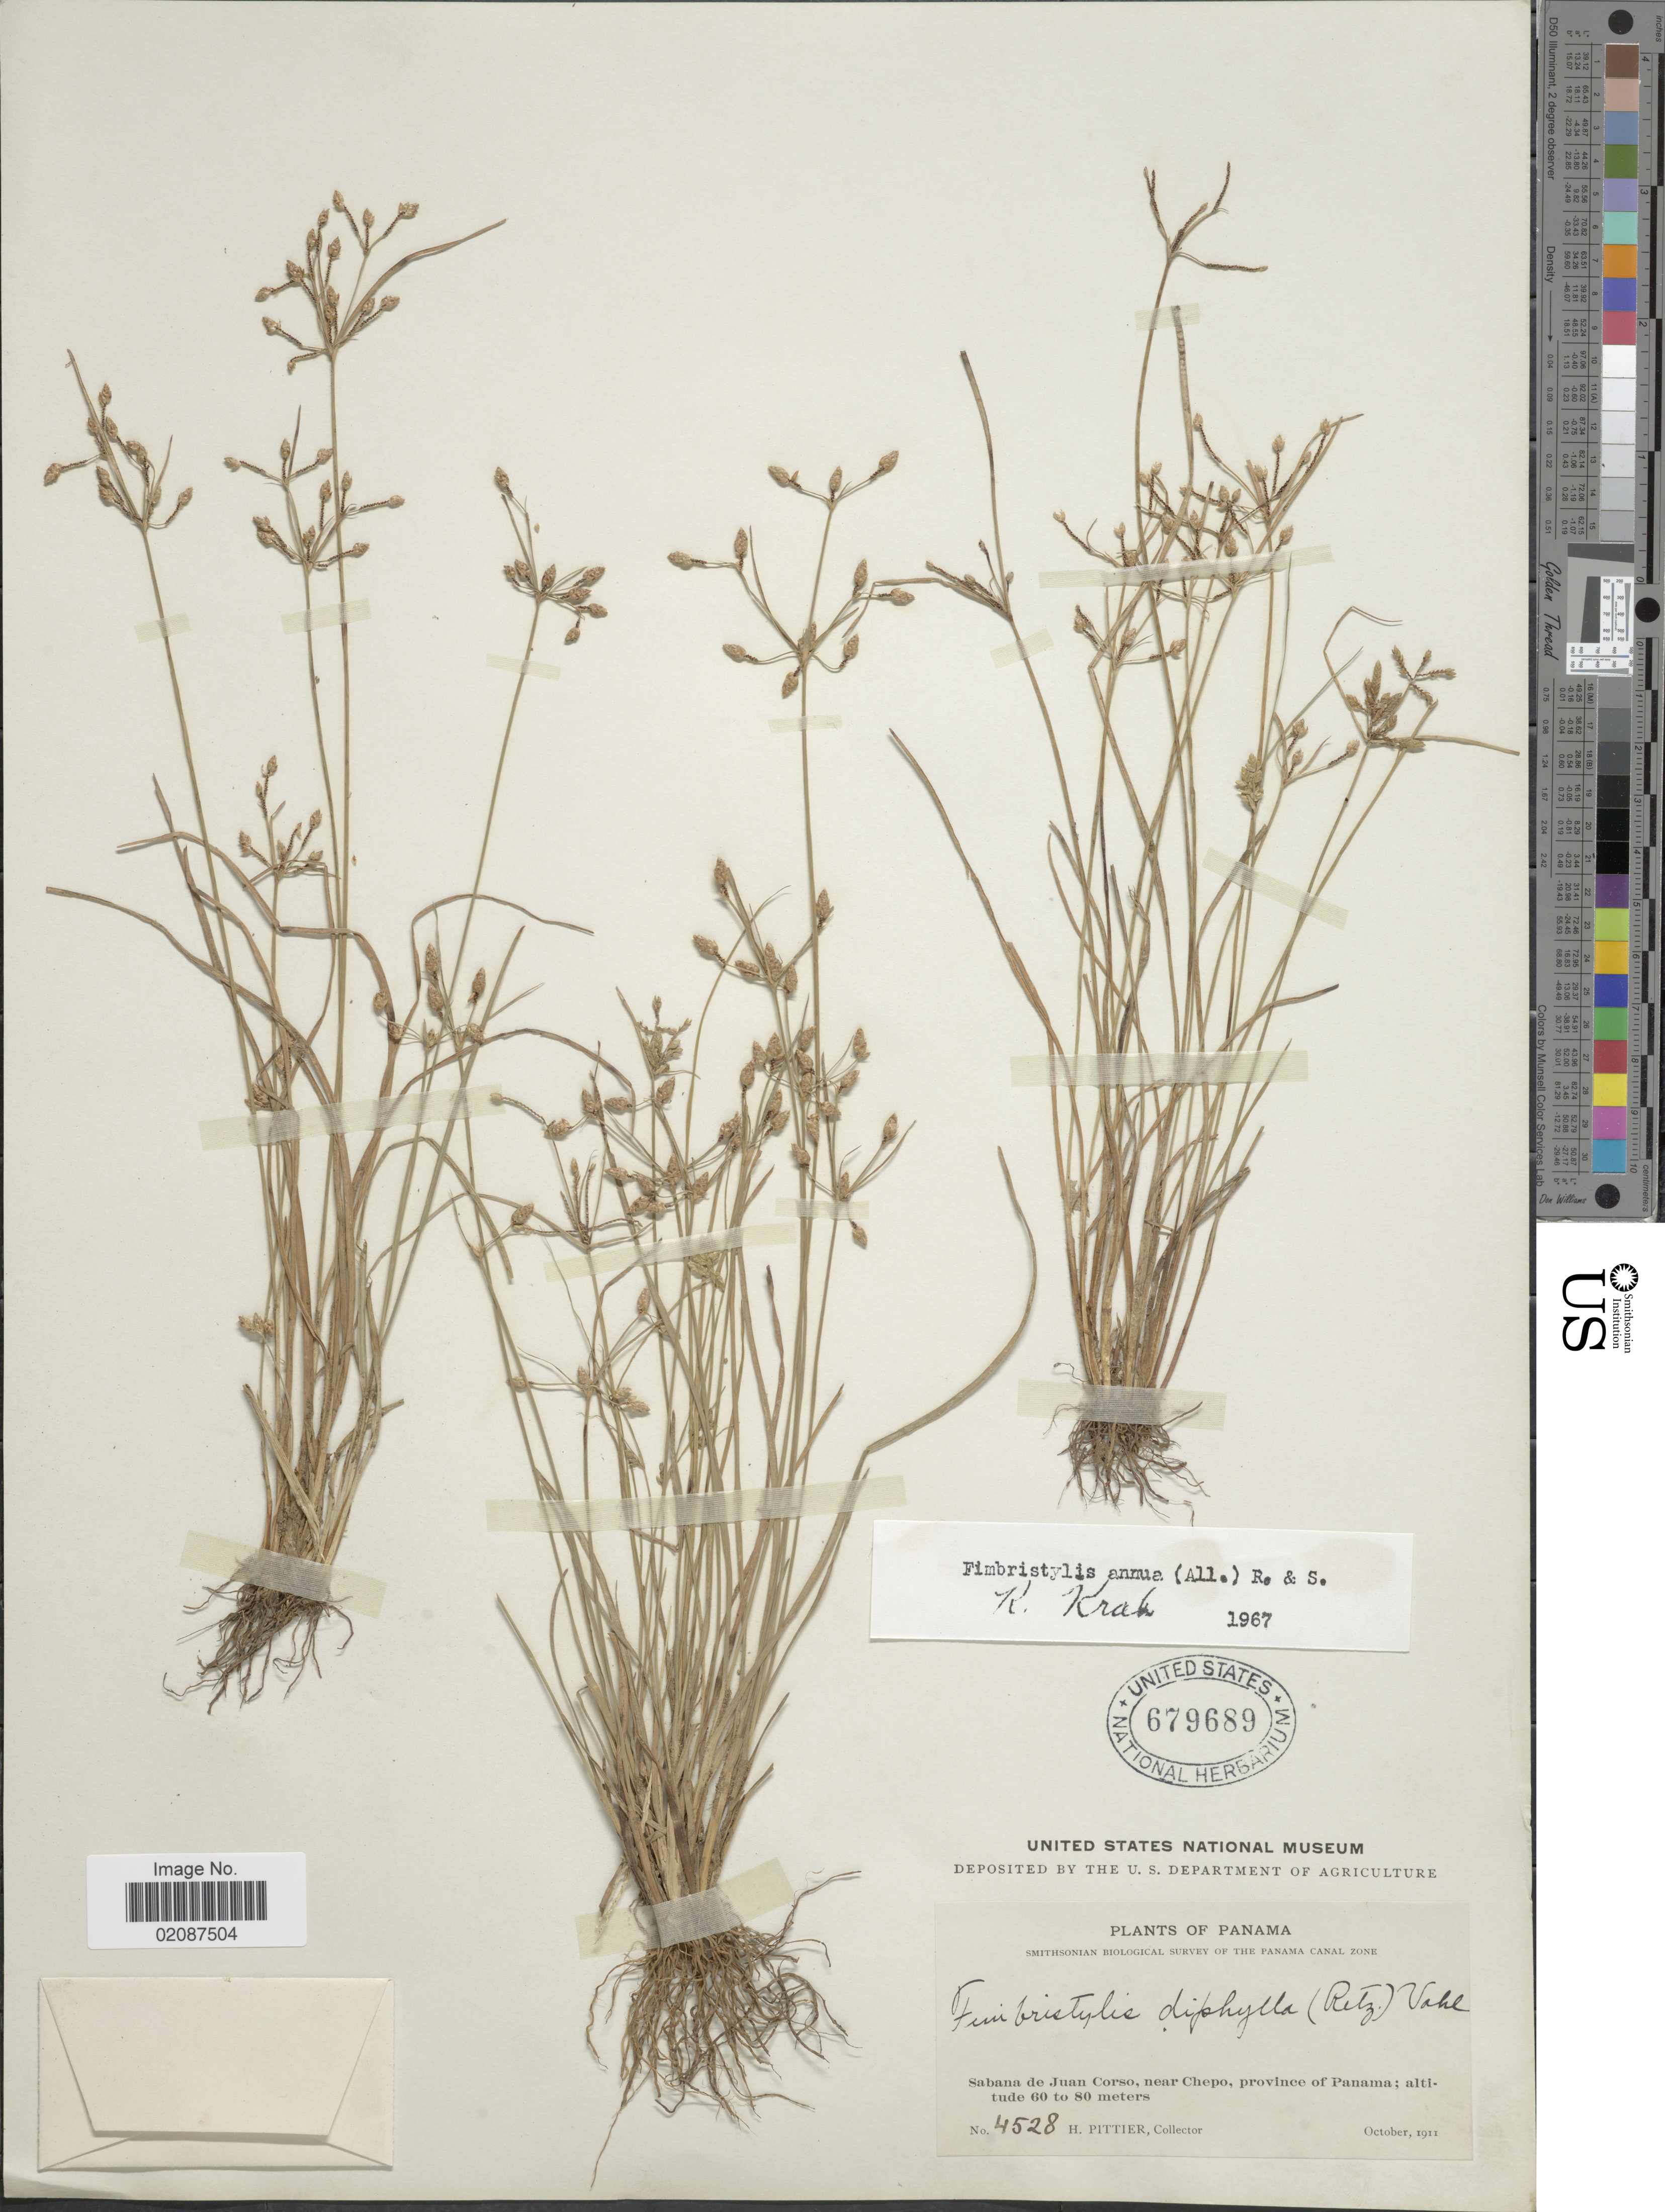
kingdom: Plantae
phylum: Tracheophyta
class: Liliopsida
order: Poales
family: Cyperaceae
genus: Fimbristylis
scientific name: Fimbristylis annua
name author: (All.) Roem. & Schult.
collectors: H. F. Pittier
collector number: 4528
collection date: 1911-10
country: Panama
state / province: Panamá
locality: Sabana de Juan Corso, near Chepo, province of Panama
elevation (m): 60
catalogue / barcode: US 679689